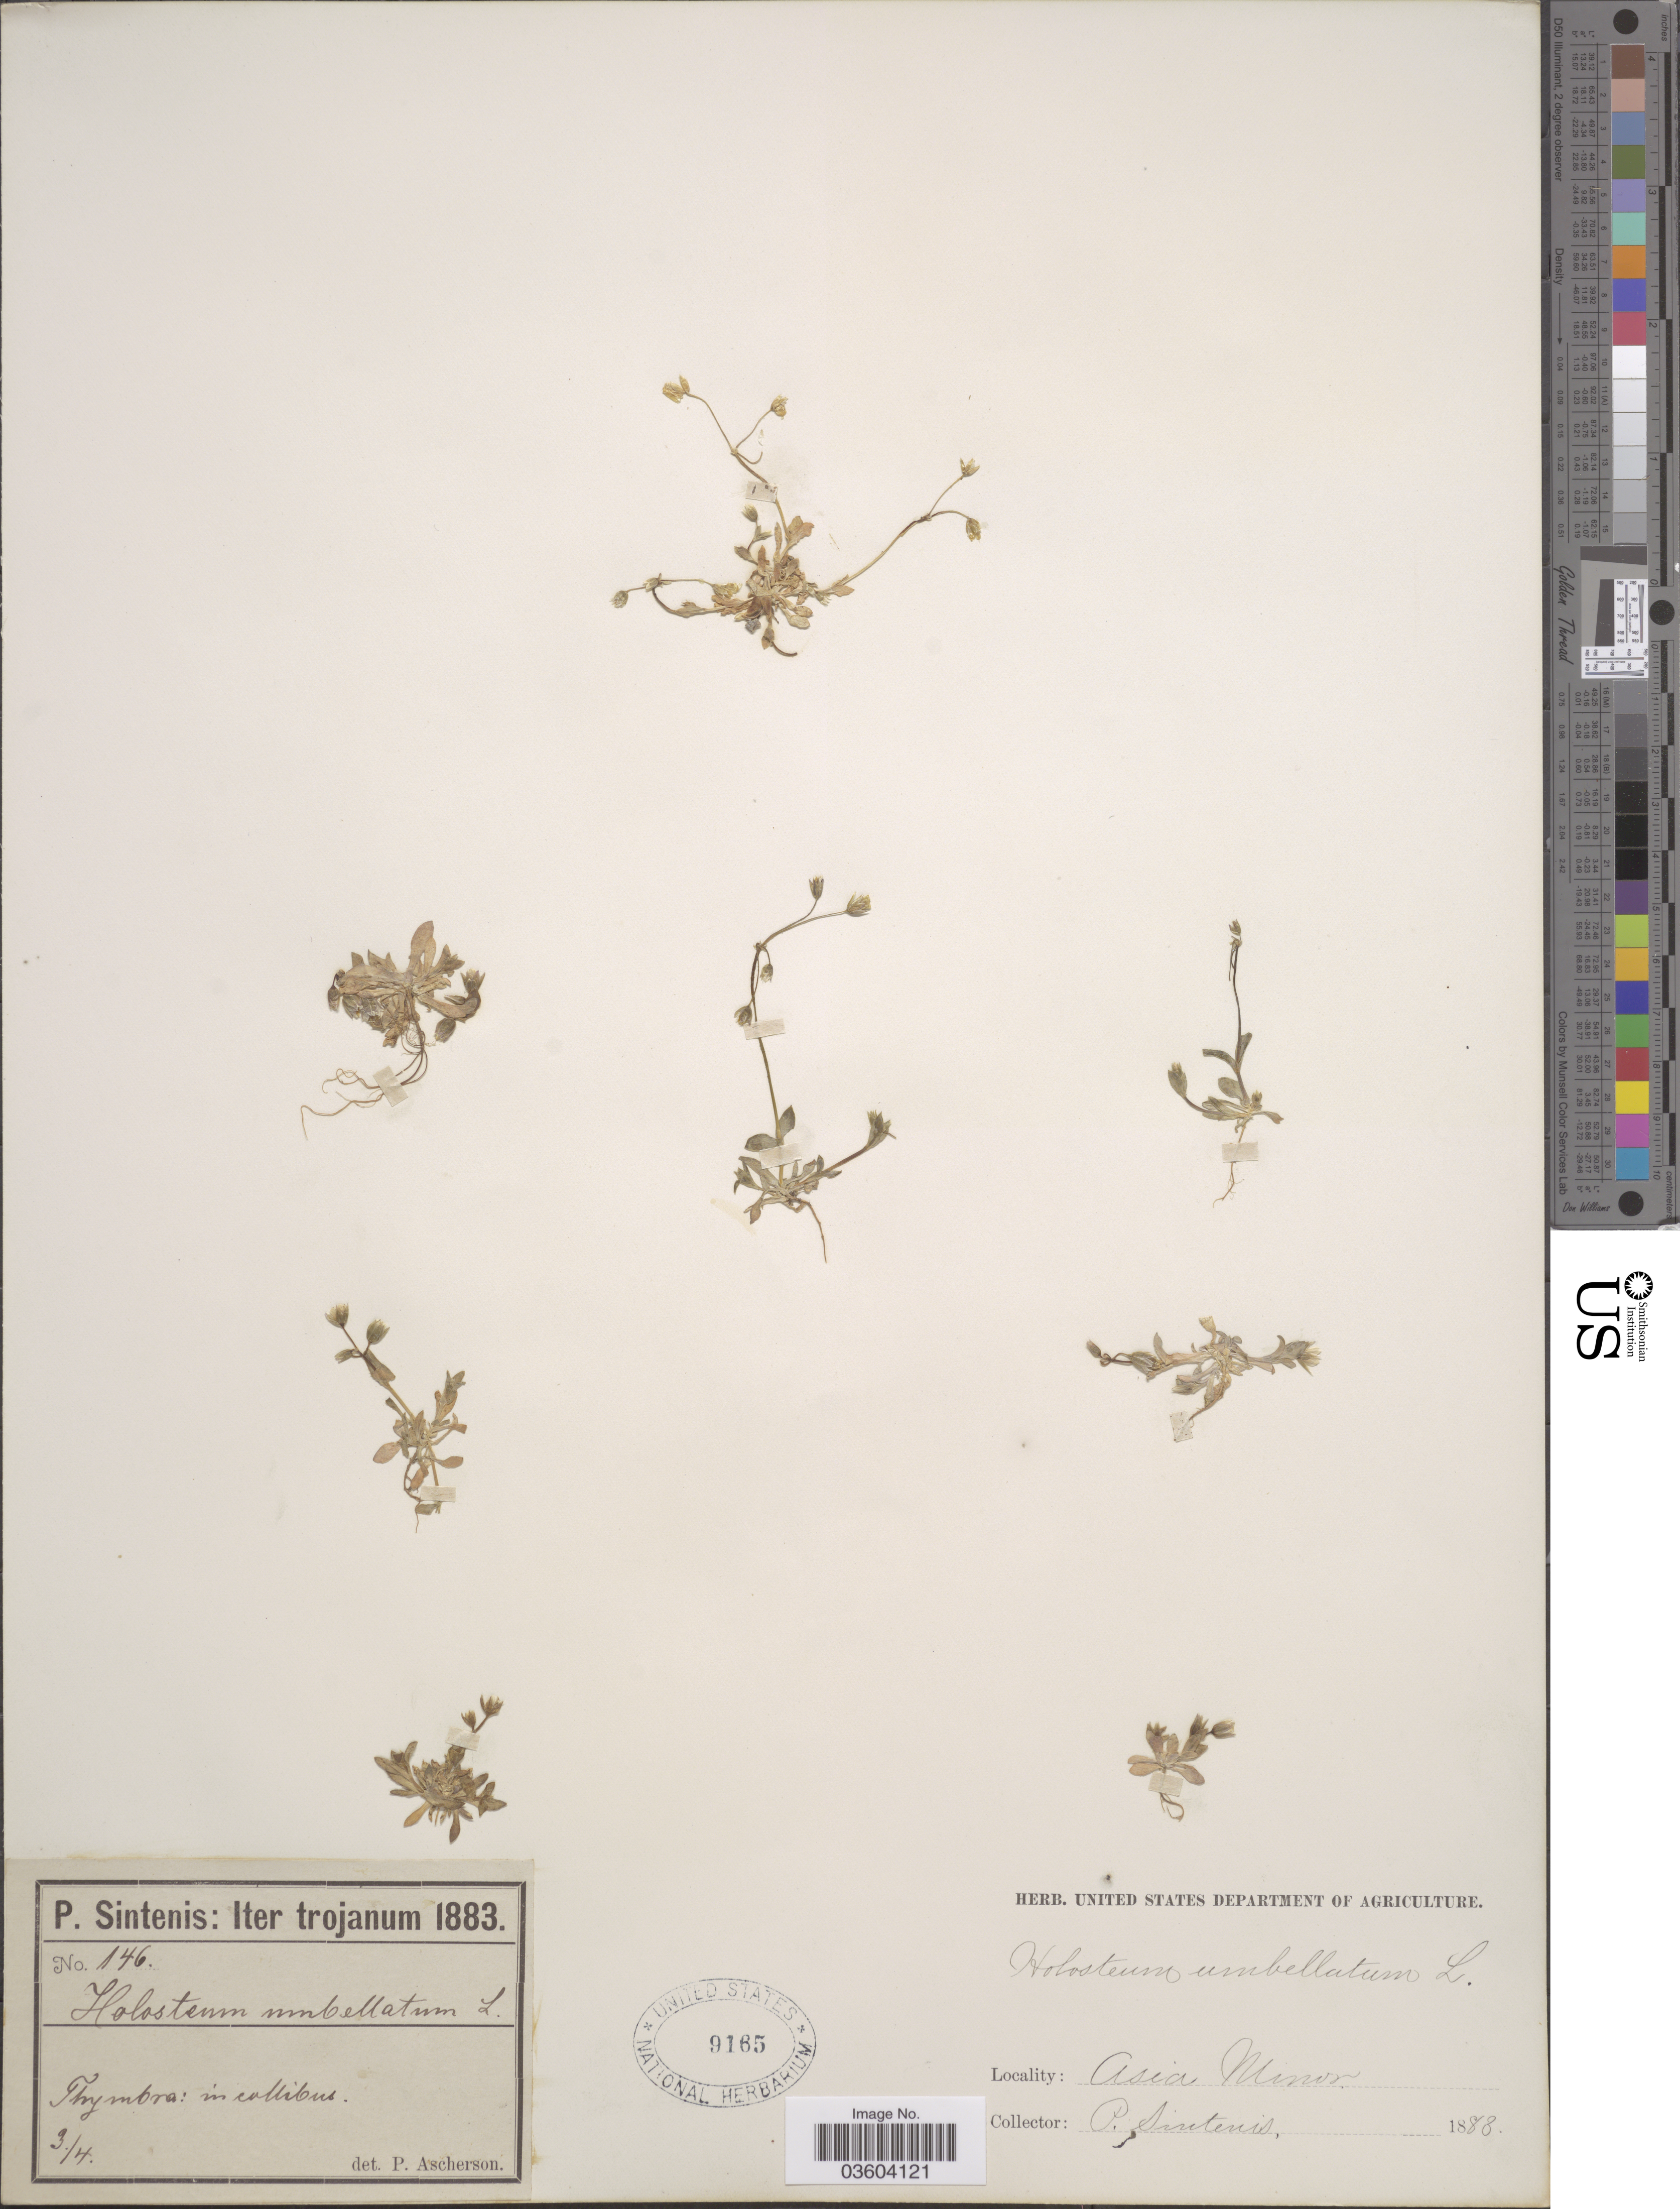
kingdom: Plantae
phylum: Tracheophyta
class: Magnoliopsida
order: Caryophyllales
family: Caryophyllaceae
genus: Holosteum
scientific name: Holosteum umbellatum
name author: L.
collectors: P. Sintenis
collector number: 146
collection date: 1883-04-03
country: Turkey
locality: Iter trojanum. Thymbra: in collibus. Asia Minor.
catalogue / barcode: US 9165